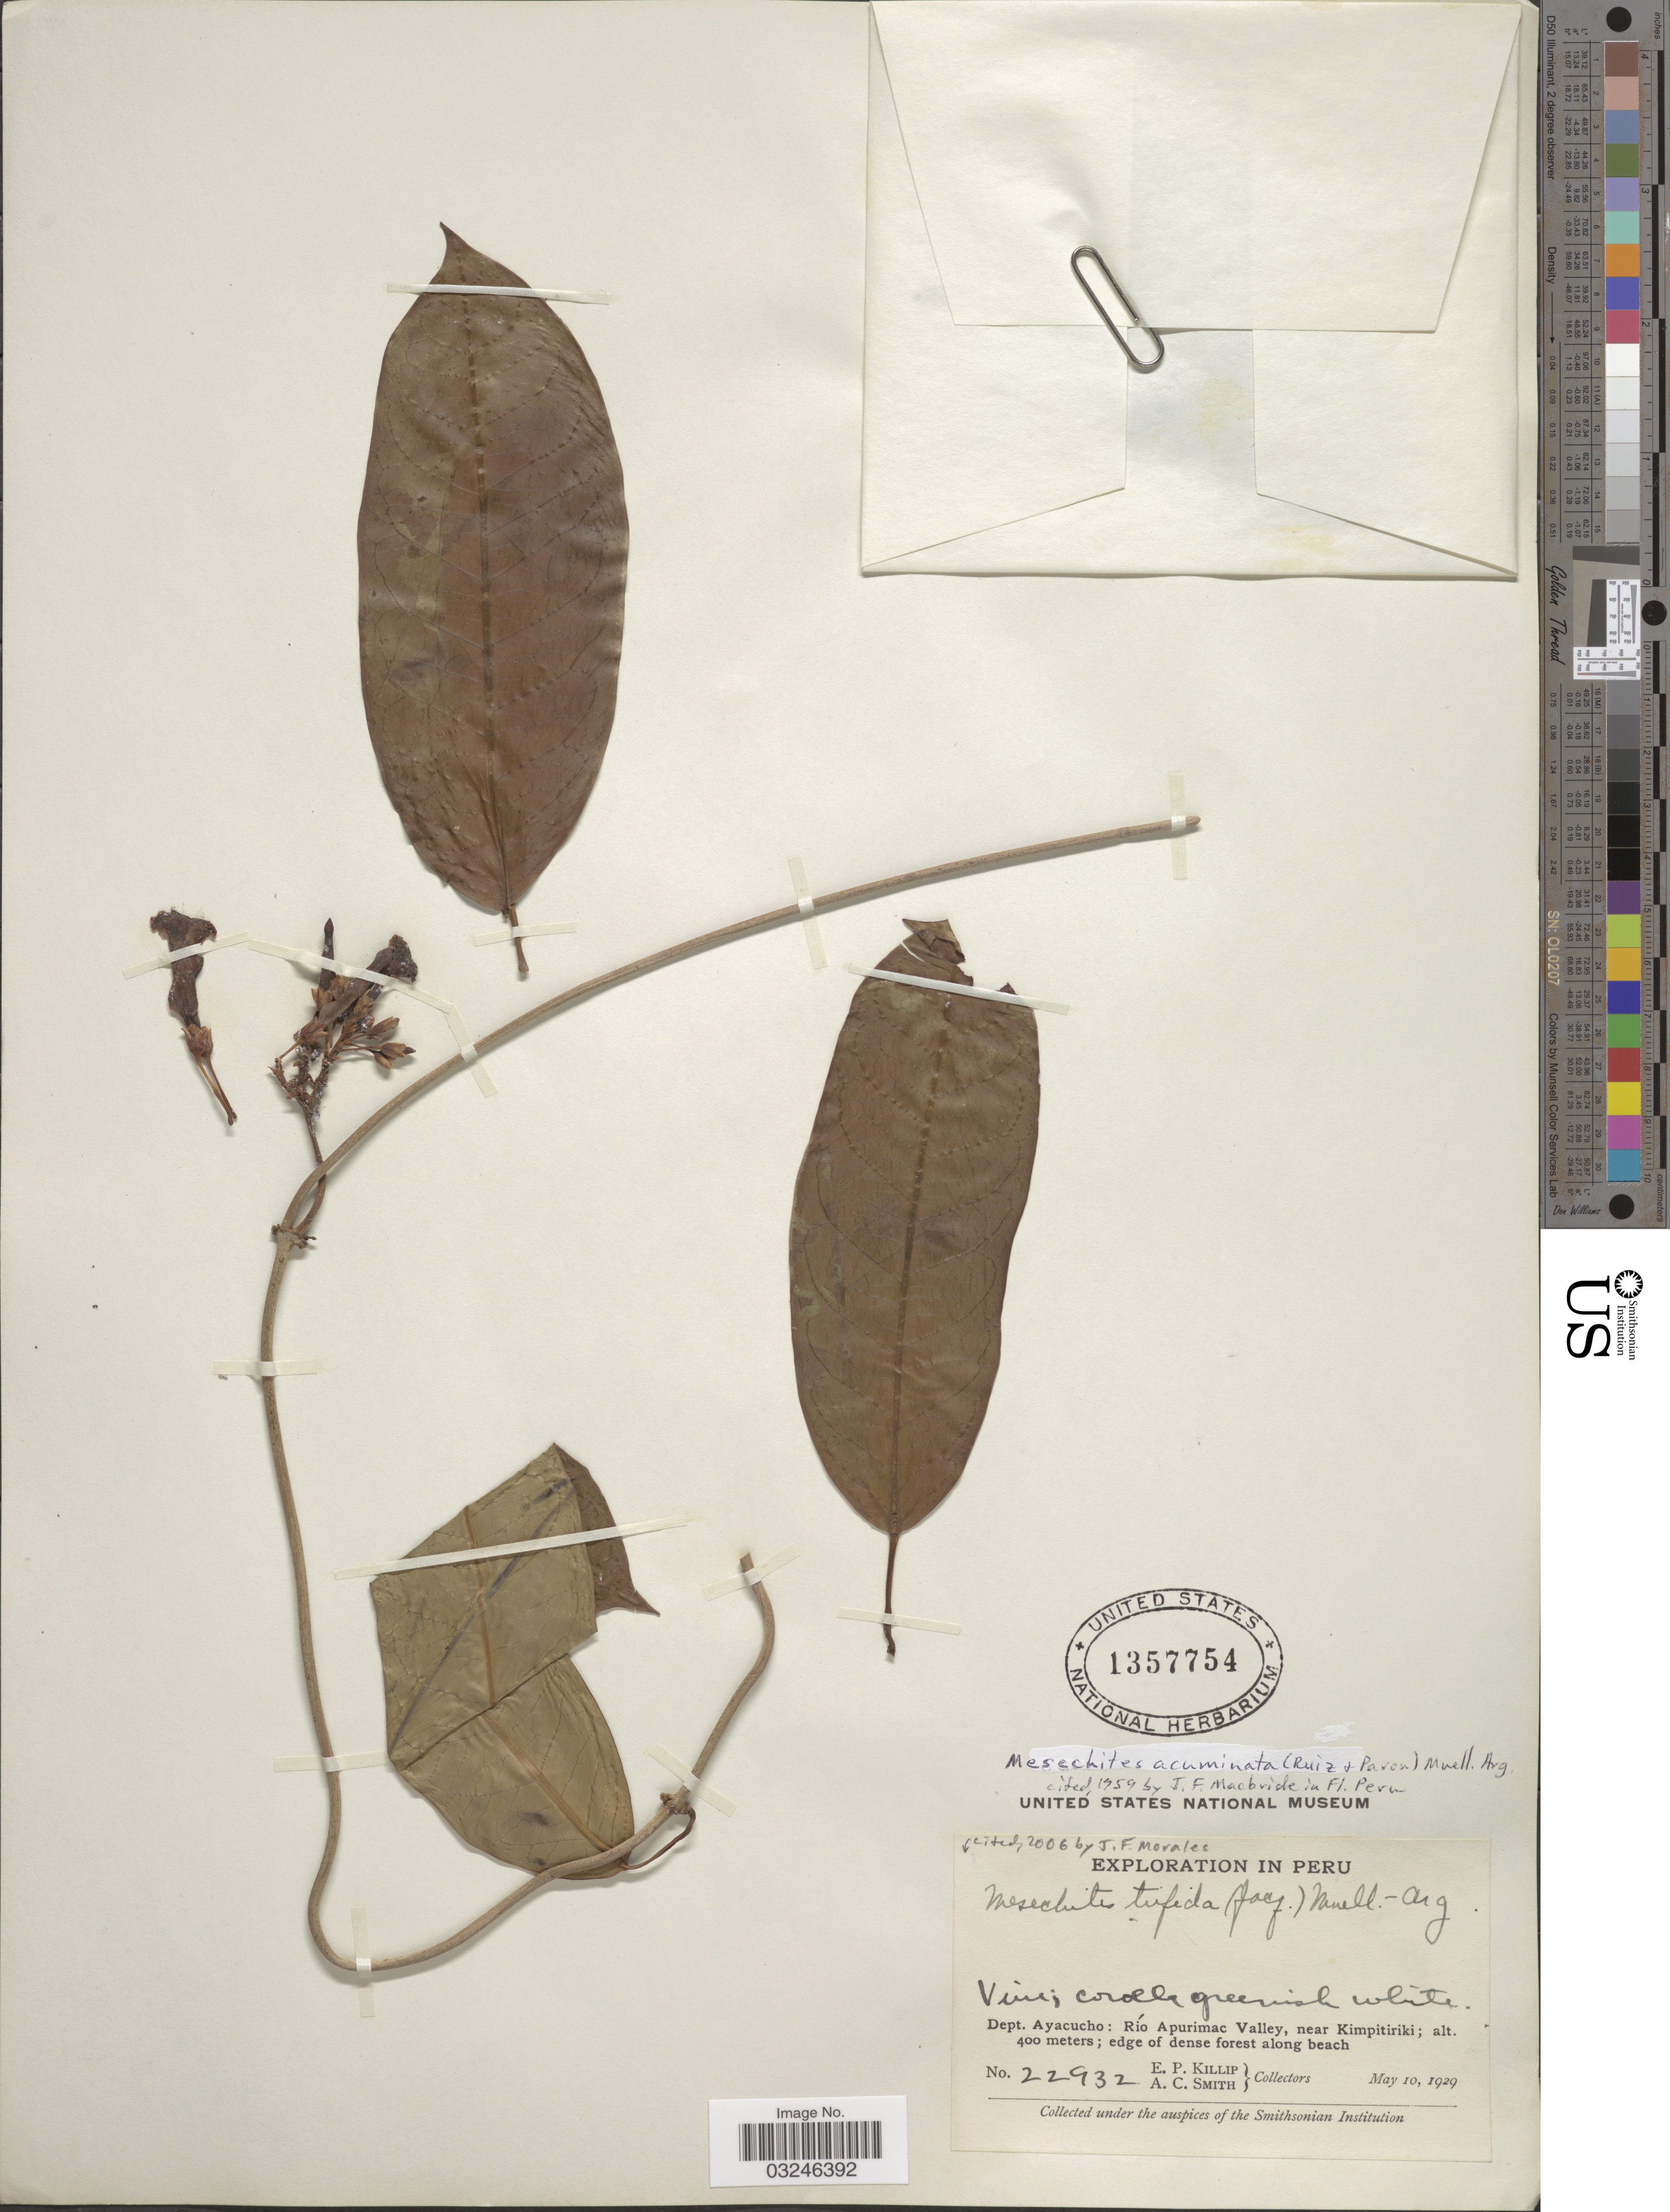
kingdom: Plantae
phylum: Tracheophyta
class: Magnoliopsida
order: Gentianales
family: Apocynaceae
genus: Mesechites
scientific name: Mesechites trifidus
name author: (Jacq.) Müll. Arg.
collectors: E. P. Killip & A. C. Smith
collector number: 22932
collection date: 1929-05-10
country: Peru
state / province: Ayacucho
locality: Dept. Ayacucho: Río Apurimac Valley, near Kimpitiriki.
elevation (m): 400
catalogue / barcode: US 1357754